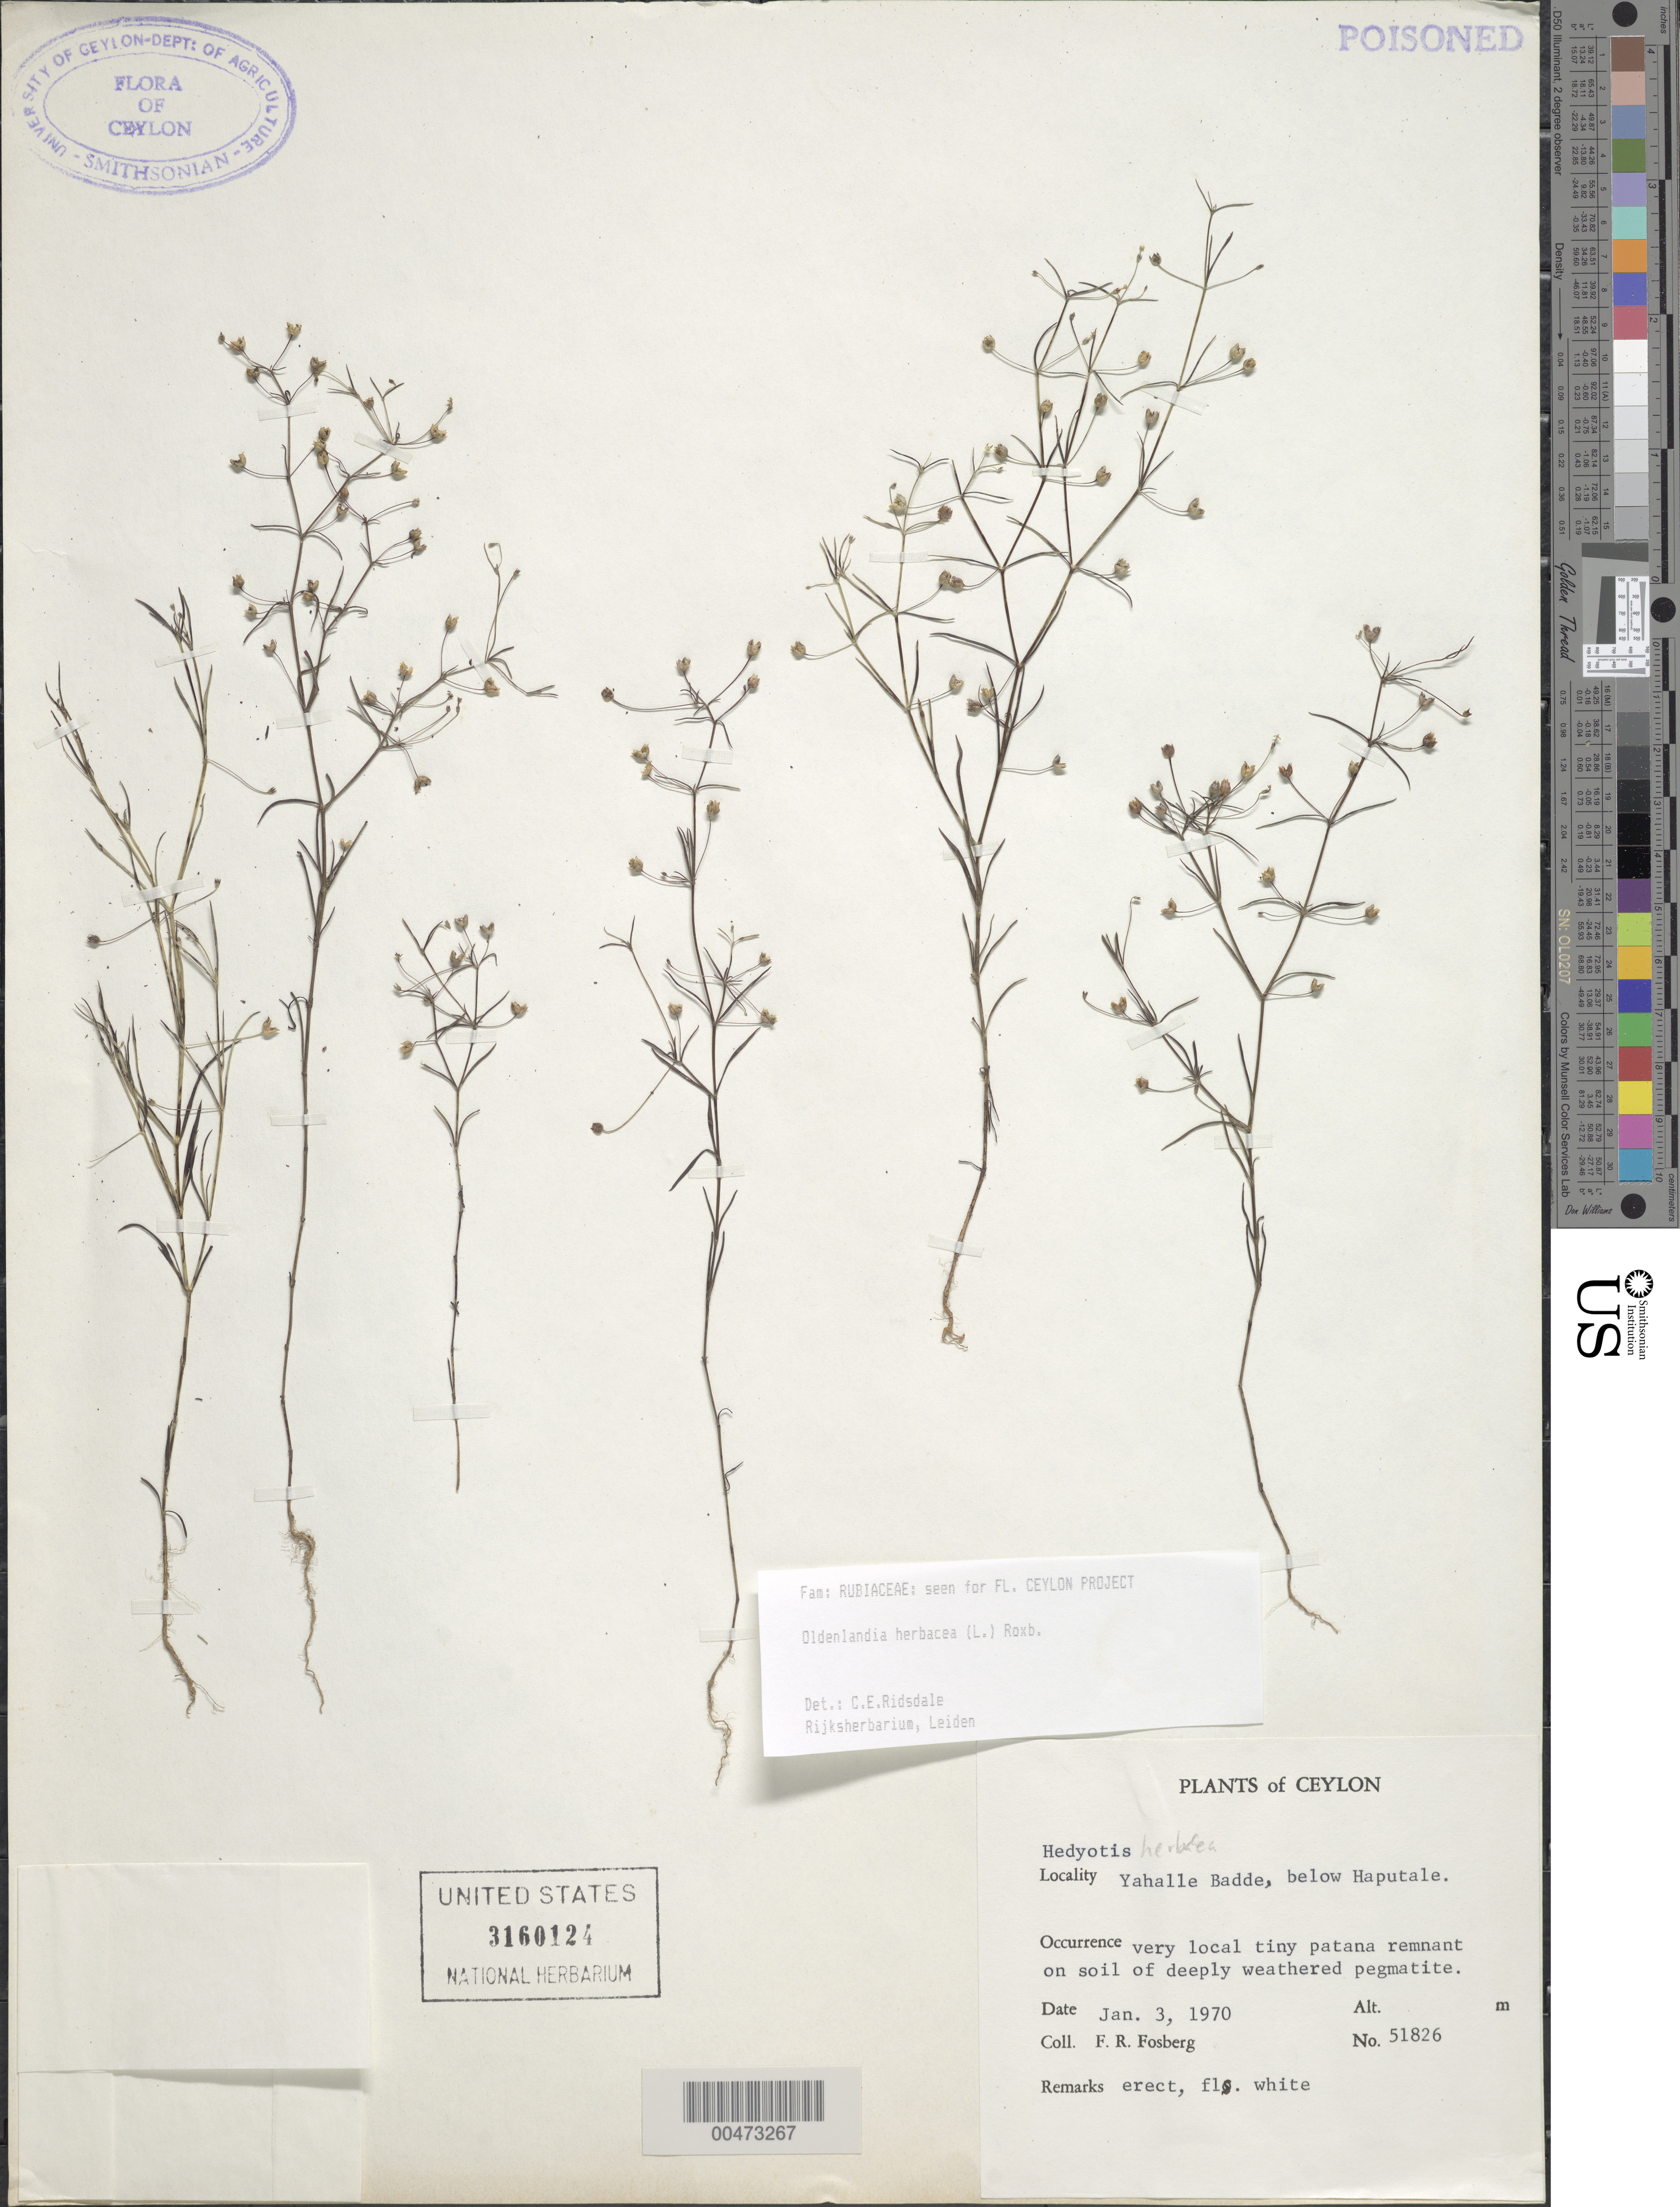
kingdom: Plantae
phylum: Tracheophyta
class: Magnoliopsida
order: Gentianales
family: Rubiaceae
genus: Oldenlandia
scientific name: Oldenlandia herbacea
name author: (L.) Roxb.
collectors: F. R. Fosberg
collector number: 51826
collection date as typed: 03 Jan 1970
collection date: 1970-01-03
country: Sri Lanka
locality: below Haputale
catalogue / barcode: US 3160124